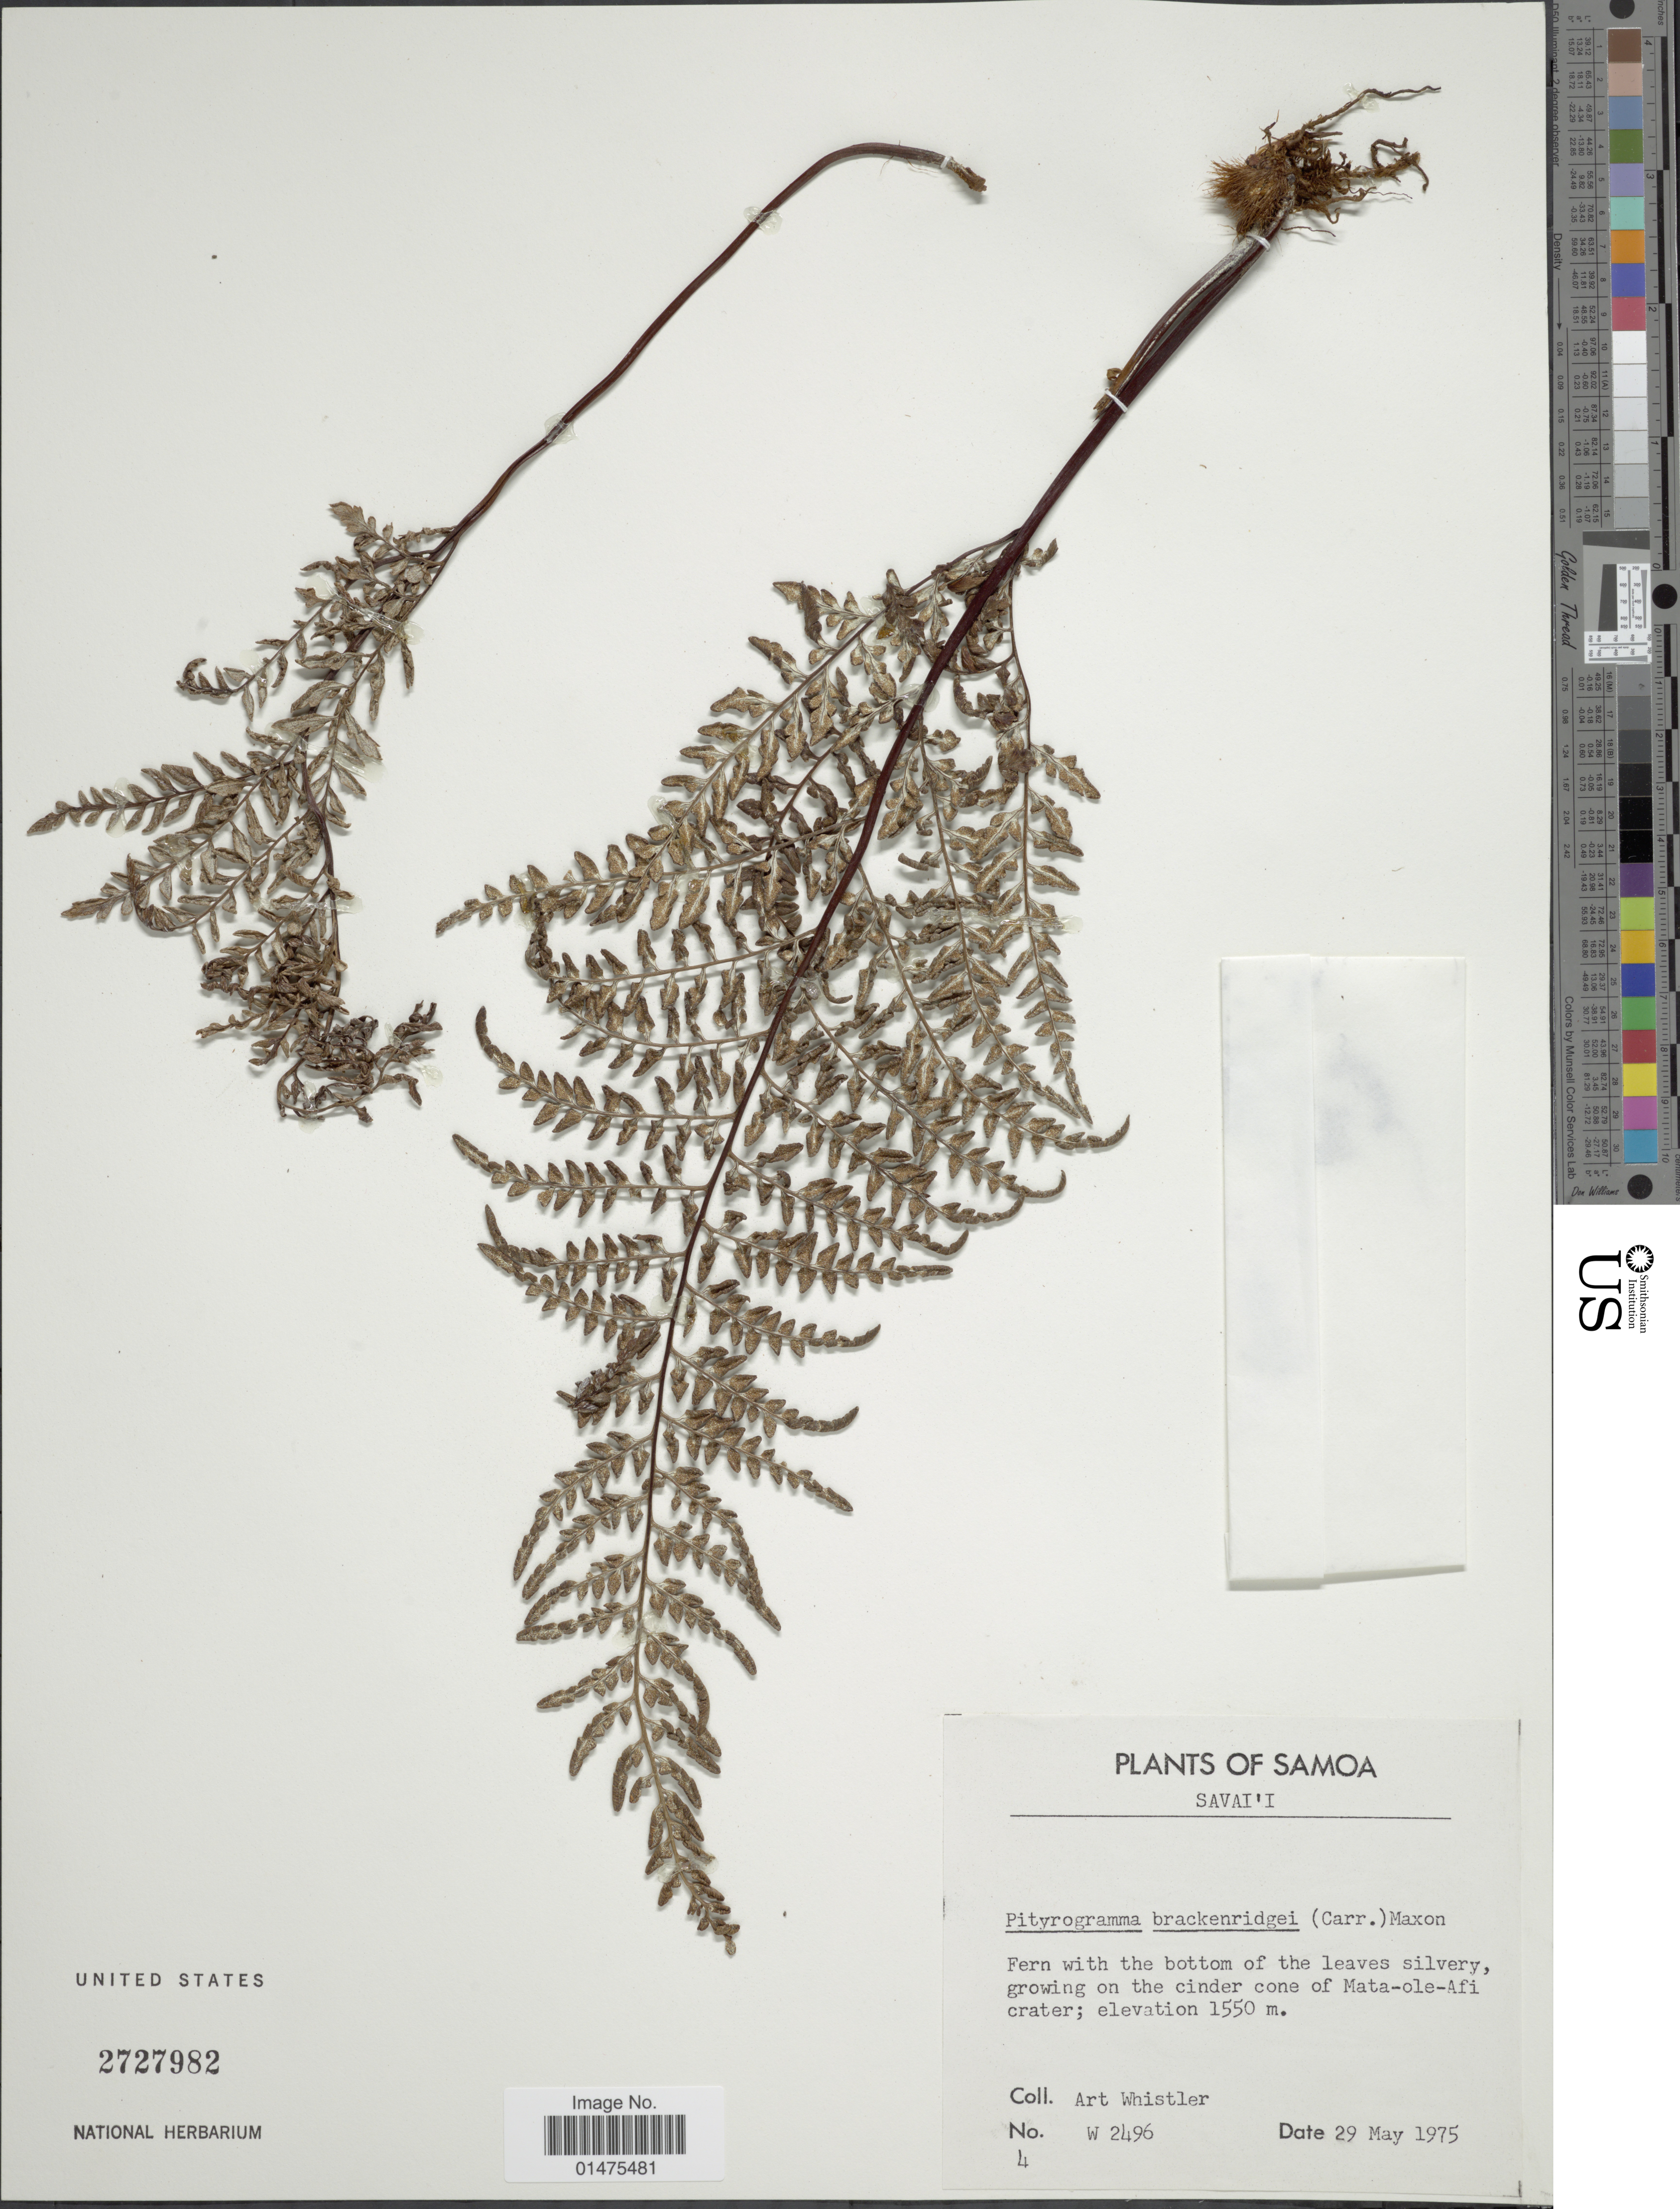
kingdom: Plantae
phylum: Tracheophyta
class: Polypodiopsida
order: Polypodiales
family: Pteridaceae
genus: Pityrogramma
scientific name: Pityrogramma chrysophylla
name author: (Sw.) Link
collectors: A. Whistler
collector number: W 2496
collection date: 1975-05-29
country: Samoa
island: Savai'i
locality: Fern with the bottom of the leaves silvery, growing on the cinder cone of Mata-ole-Afi crater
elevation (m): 1550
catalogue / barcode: US 2727982